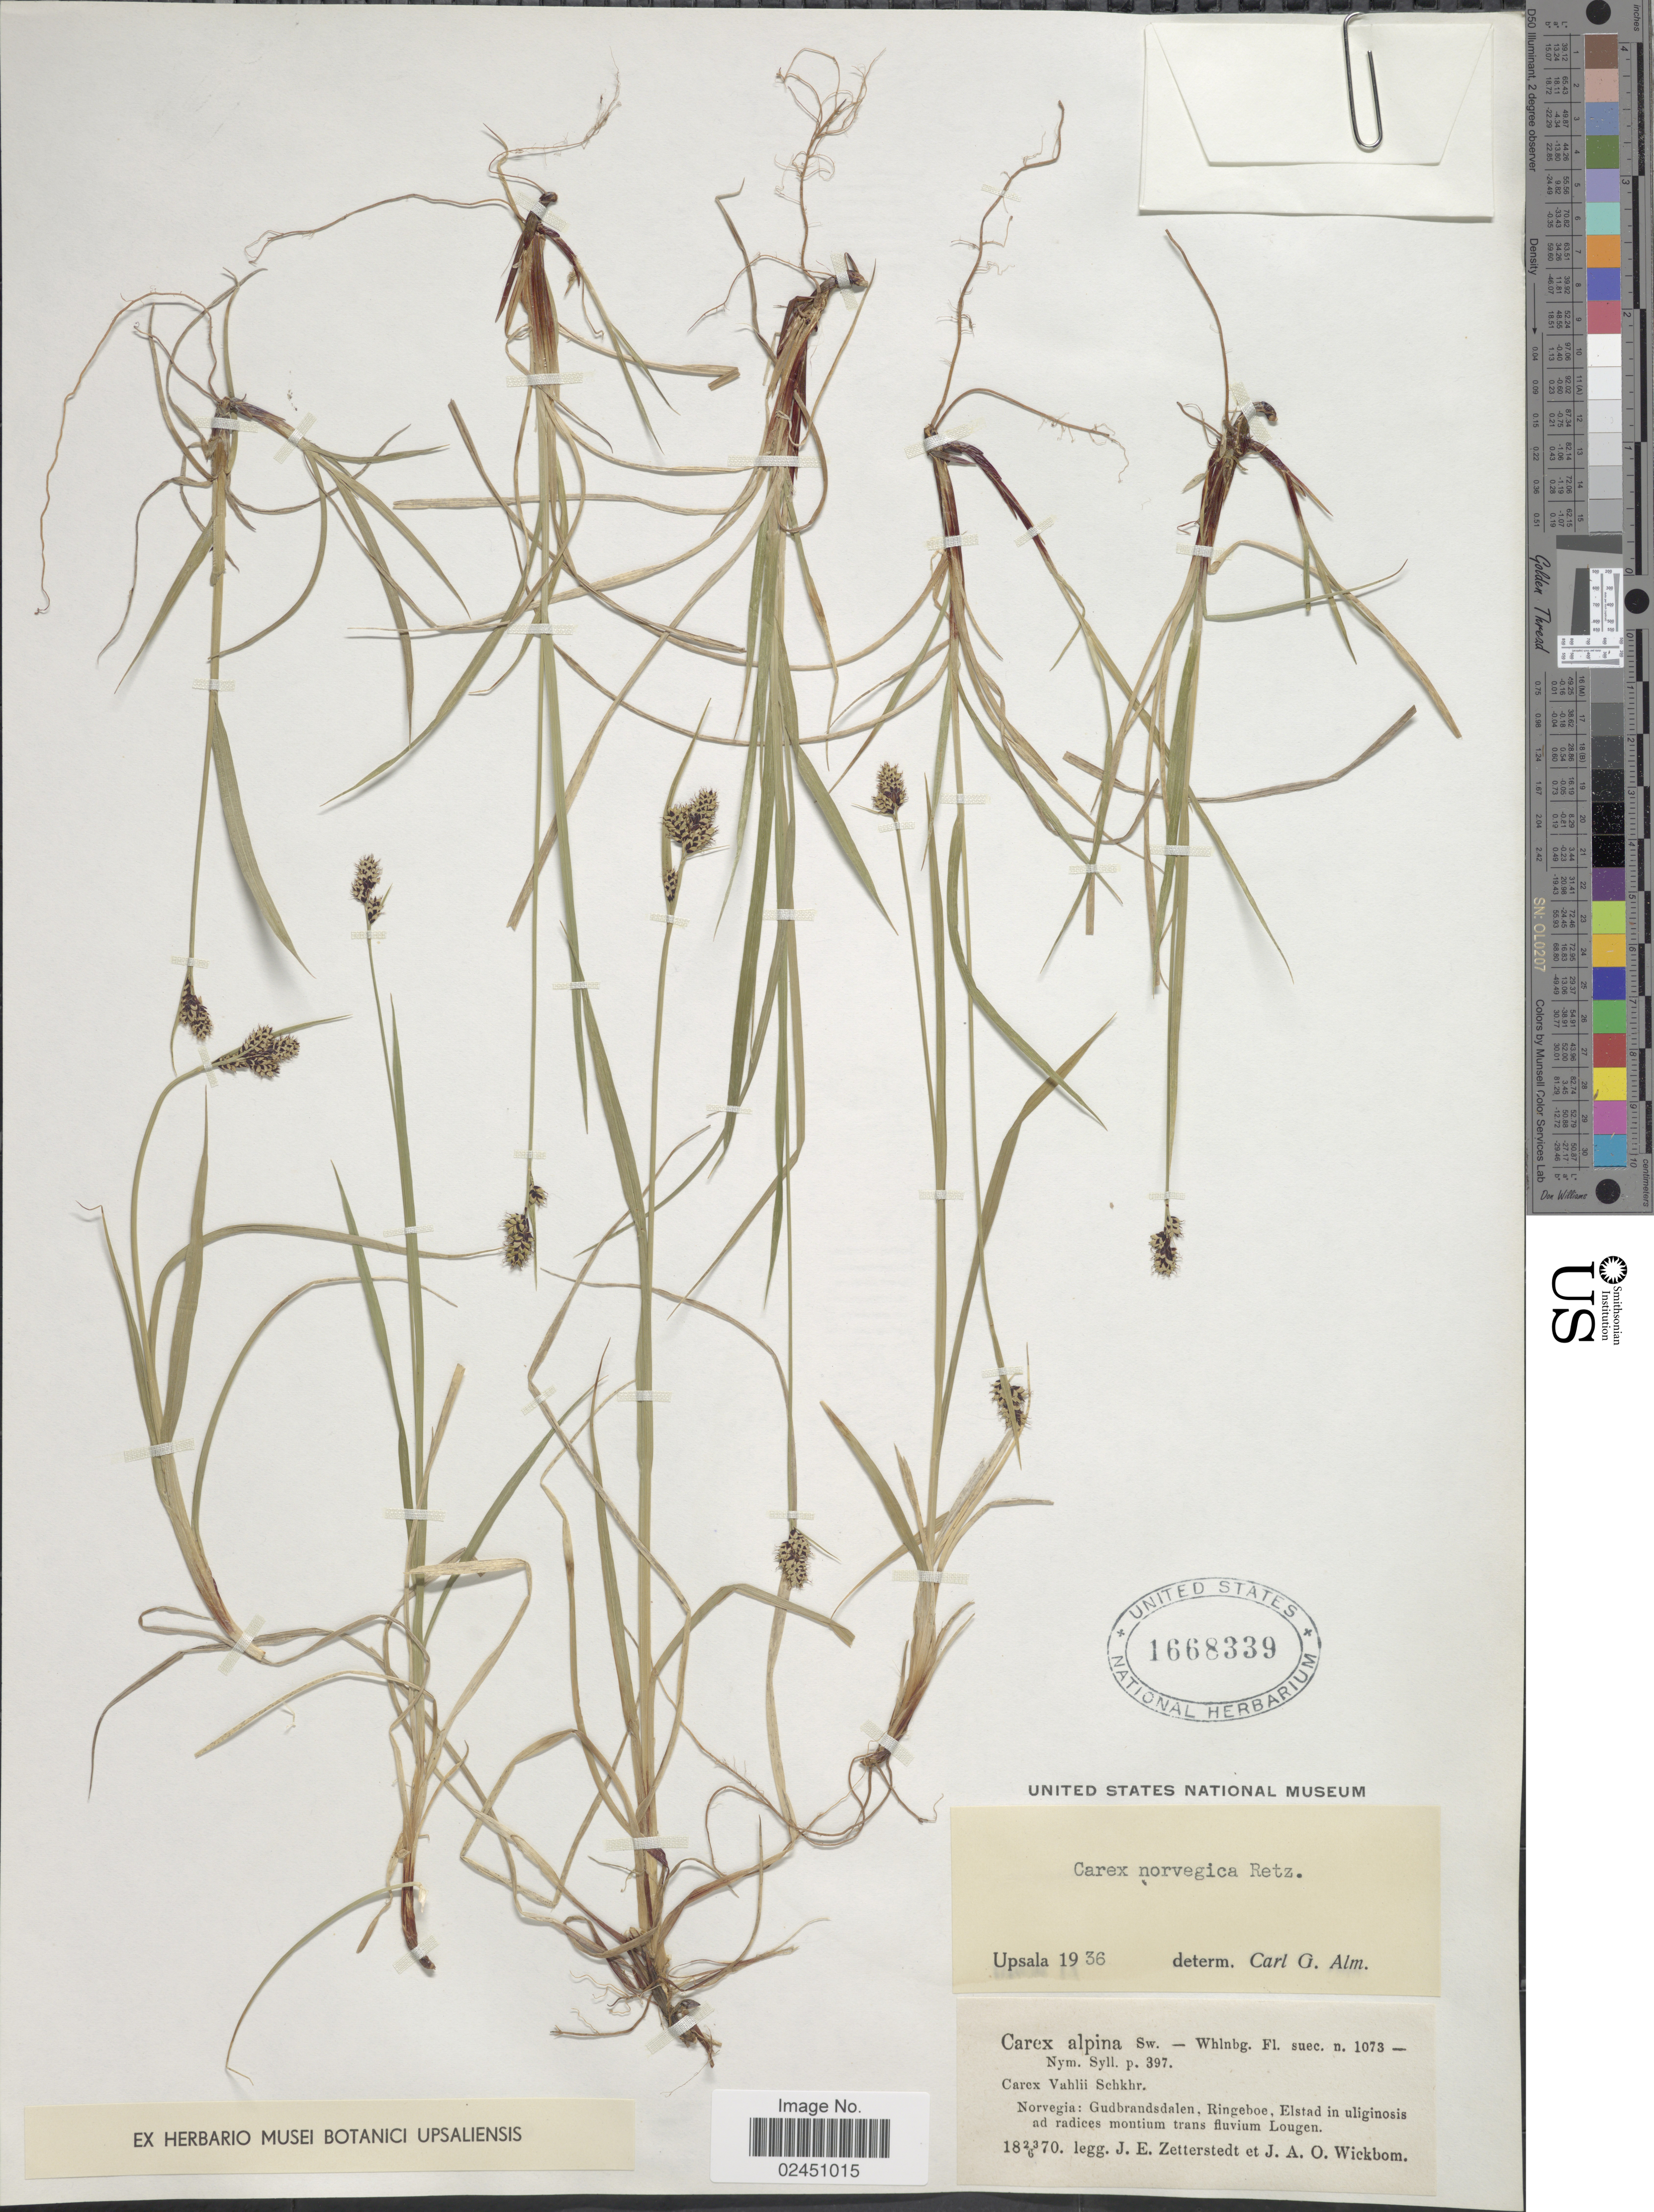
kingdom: Plantae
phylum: Tracheophyta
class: Liliopsida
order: Poales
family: Cyperaceae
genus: Carex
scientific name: Carex norvegica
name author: Retz.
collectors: J.E. Zetterstedt & J. Wickbom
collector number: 1073?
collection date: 1870-07-22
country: Norway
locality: Norvegia: Gudbrandsdalen, Ringeboe, Elstad in uliginosis ad radices montium trans fluvium Lougen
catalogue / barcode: US 1668339